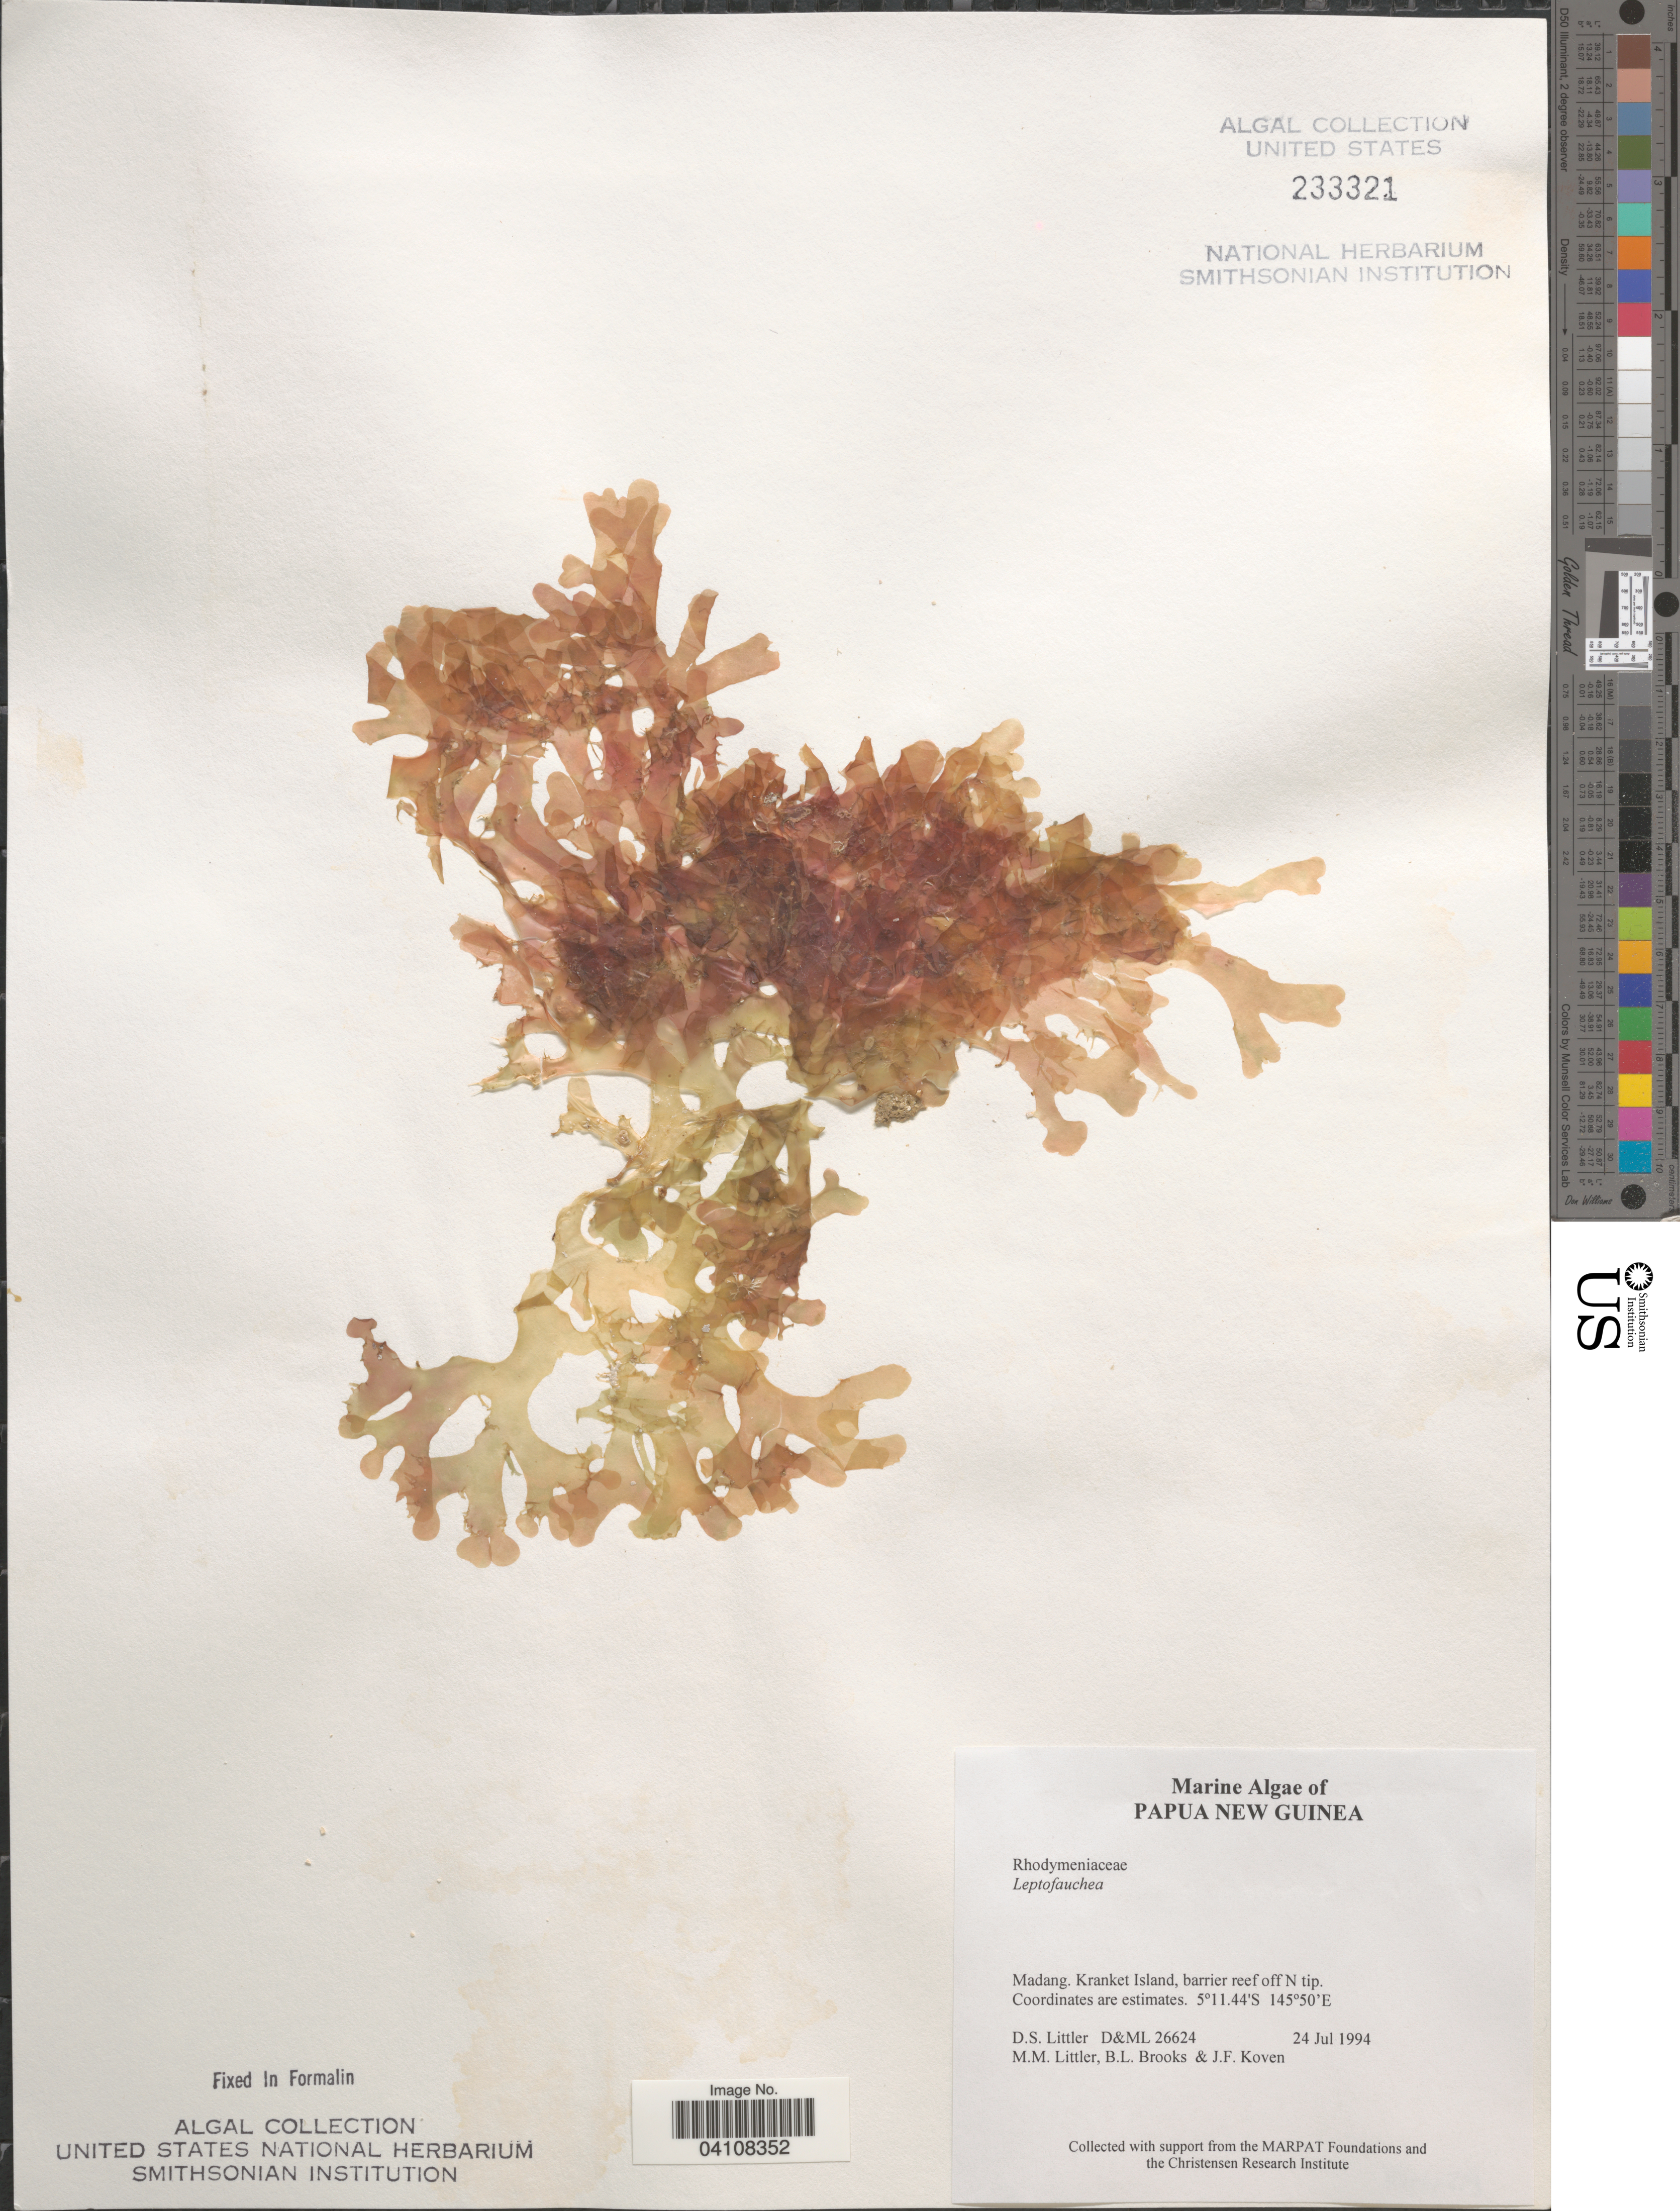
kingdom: Plantae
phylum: Rhodophyta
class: Florideophyceae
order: Rhodymeniales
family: Faucheaceae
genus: Leptofauchea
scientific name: Leptofauchea sp.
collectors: D. S. Littler, B. Brooks & J. Koven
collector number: D&ML26624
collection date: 1994-07-24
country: Papua New Guinea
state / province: Madang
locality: Kranket Island, barrier reef off N tip.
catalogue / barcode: US 233321